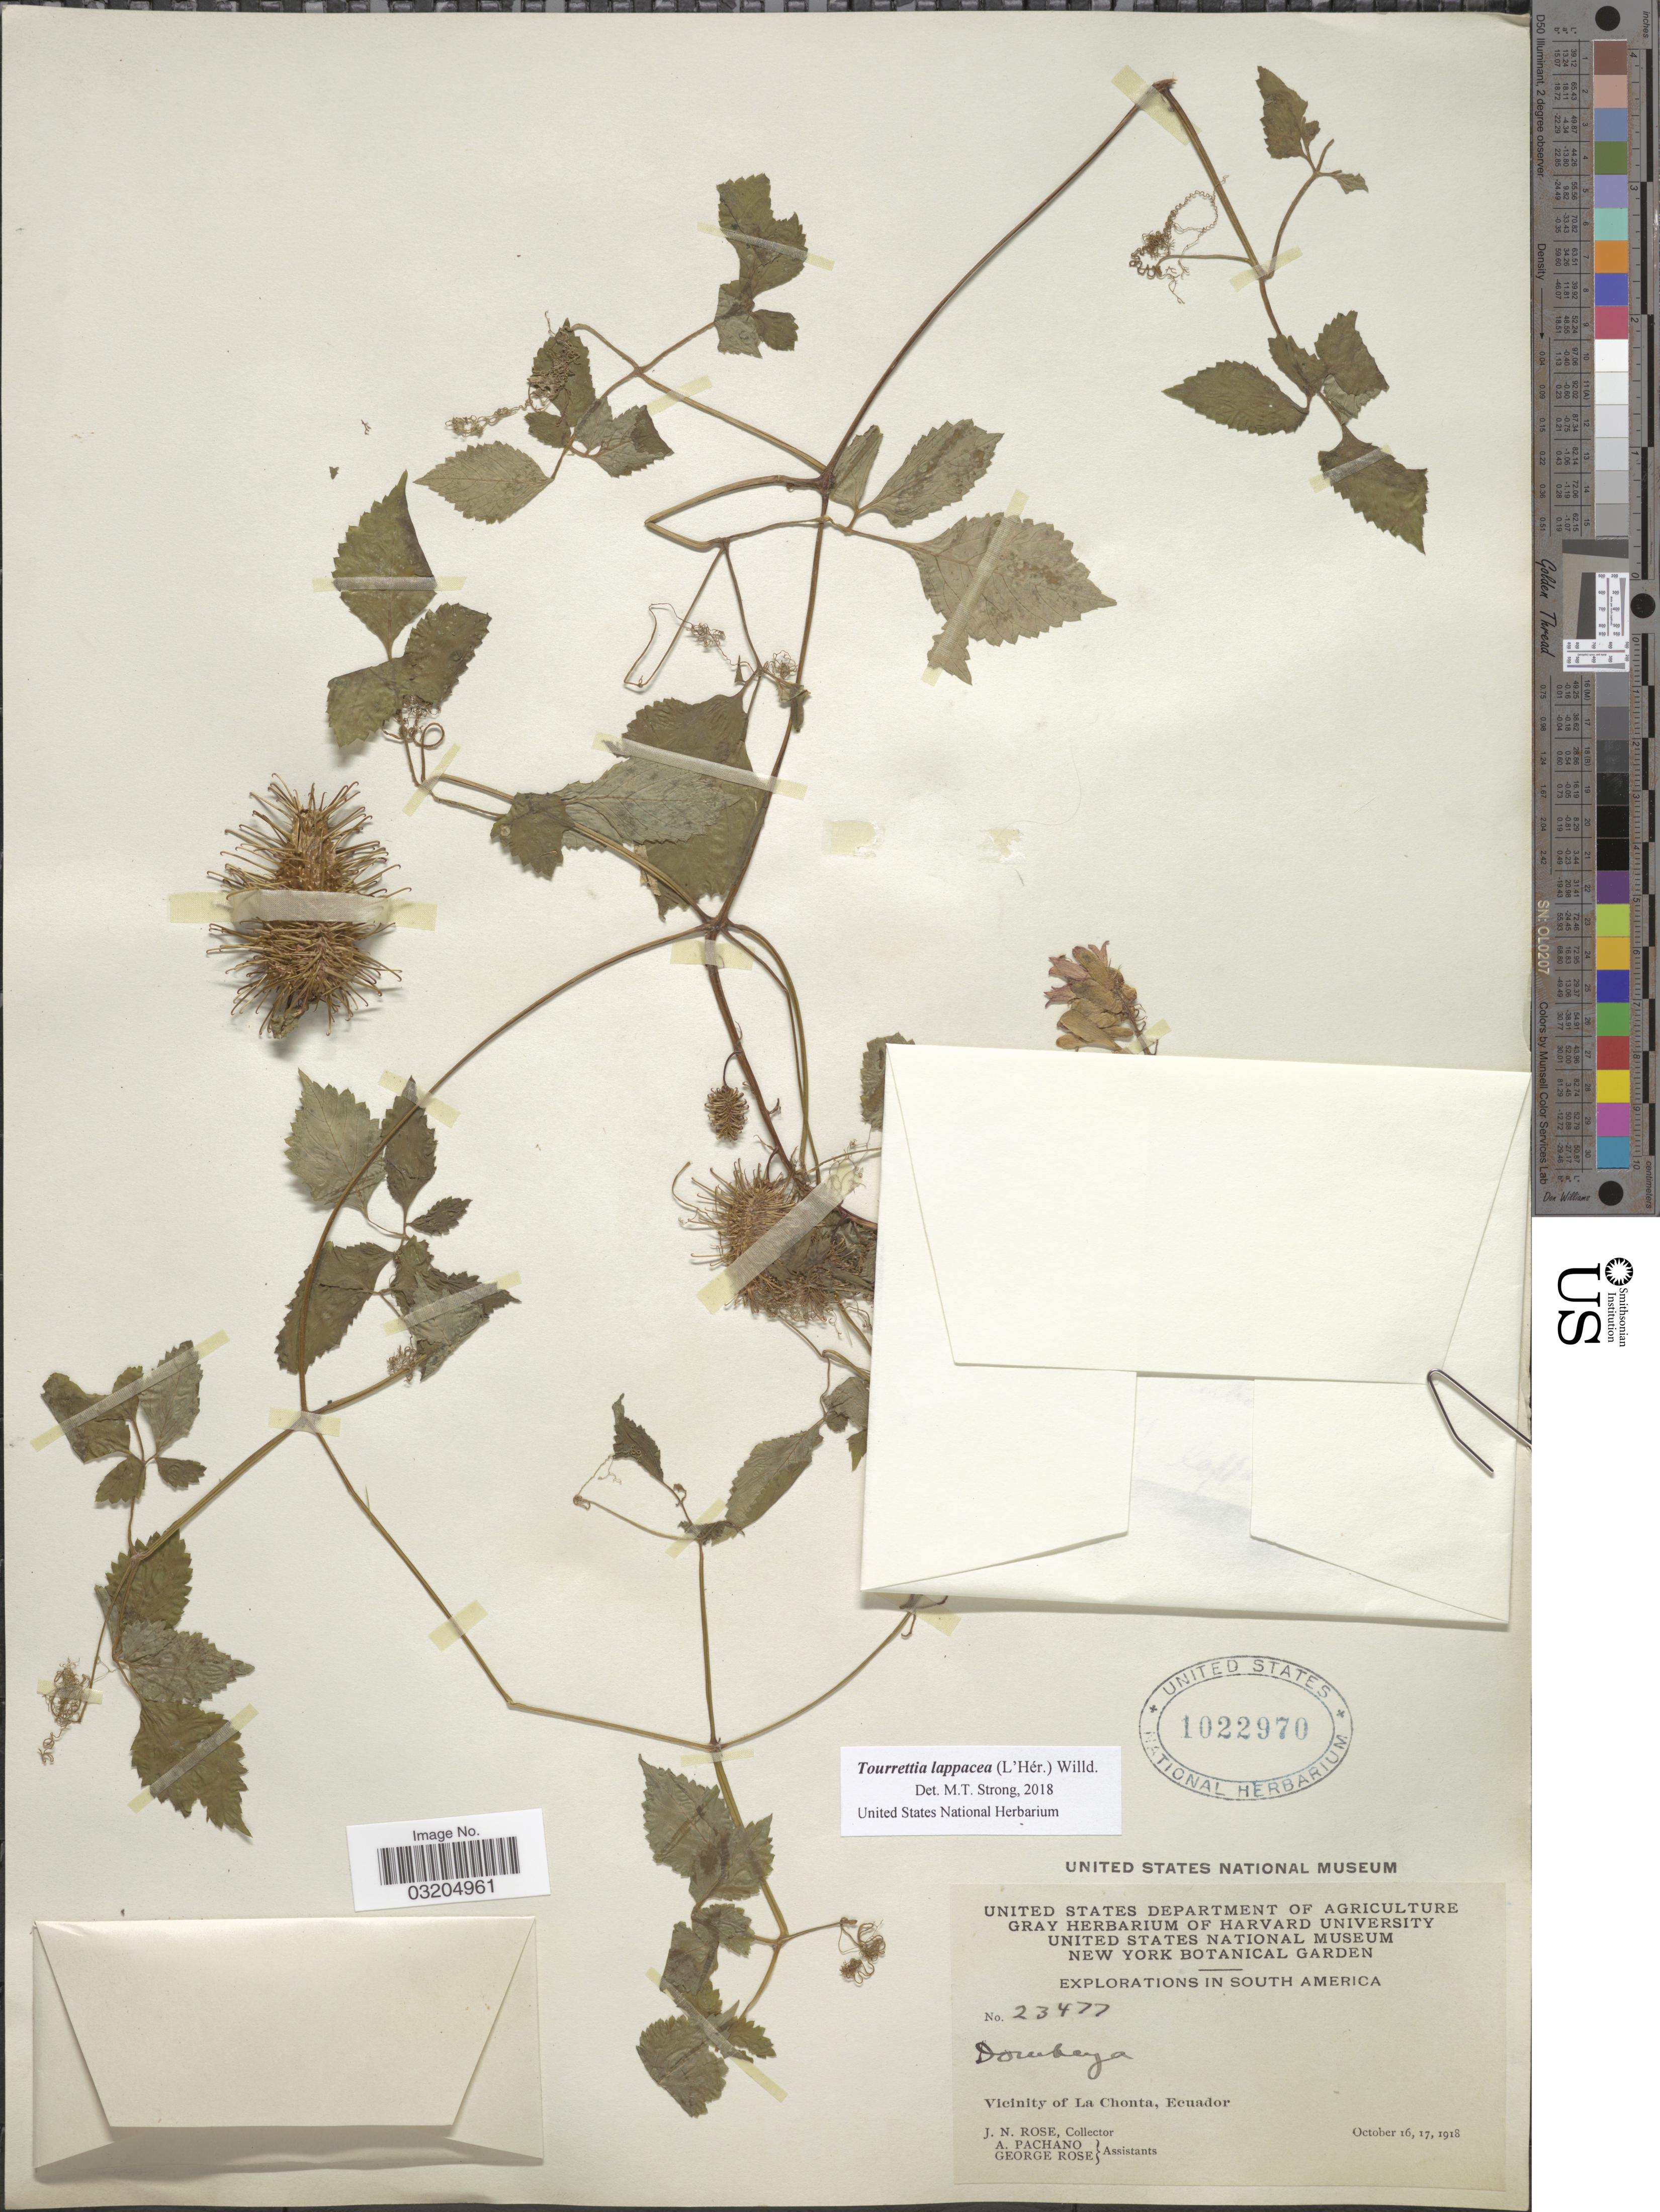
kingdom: Plantae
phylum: Tracheophyta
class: Magnoliopsida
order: Lamiales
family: Bignoniaceae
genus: Tourrettia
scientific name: Tourrettia lappacea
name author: (L'Hér.) Willd.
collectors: J. N. Rose, A. Pachano & G. Rose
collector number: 23477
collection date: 1918-10-16/1918-10-17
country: Ecuador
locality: Vicinity of La Chonta.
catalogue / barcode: US 1022970